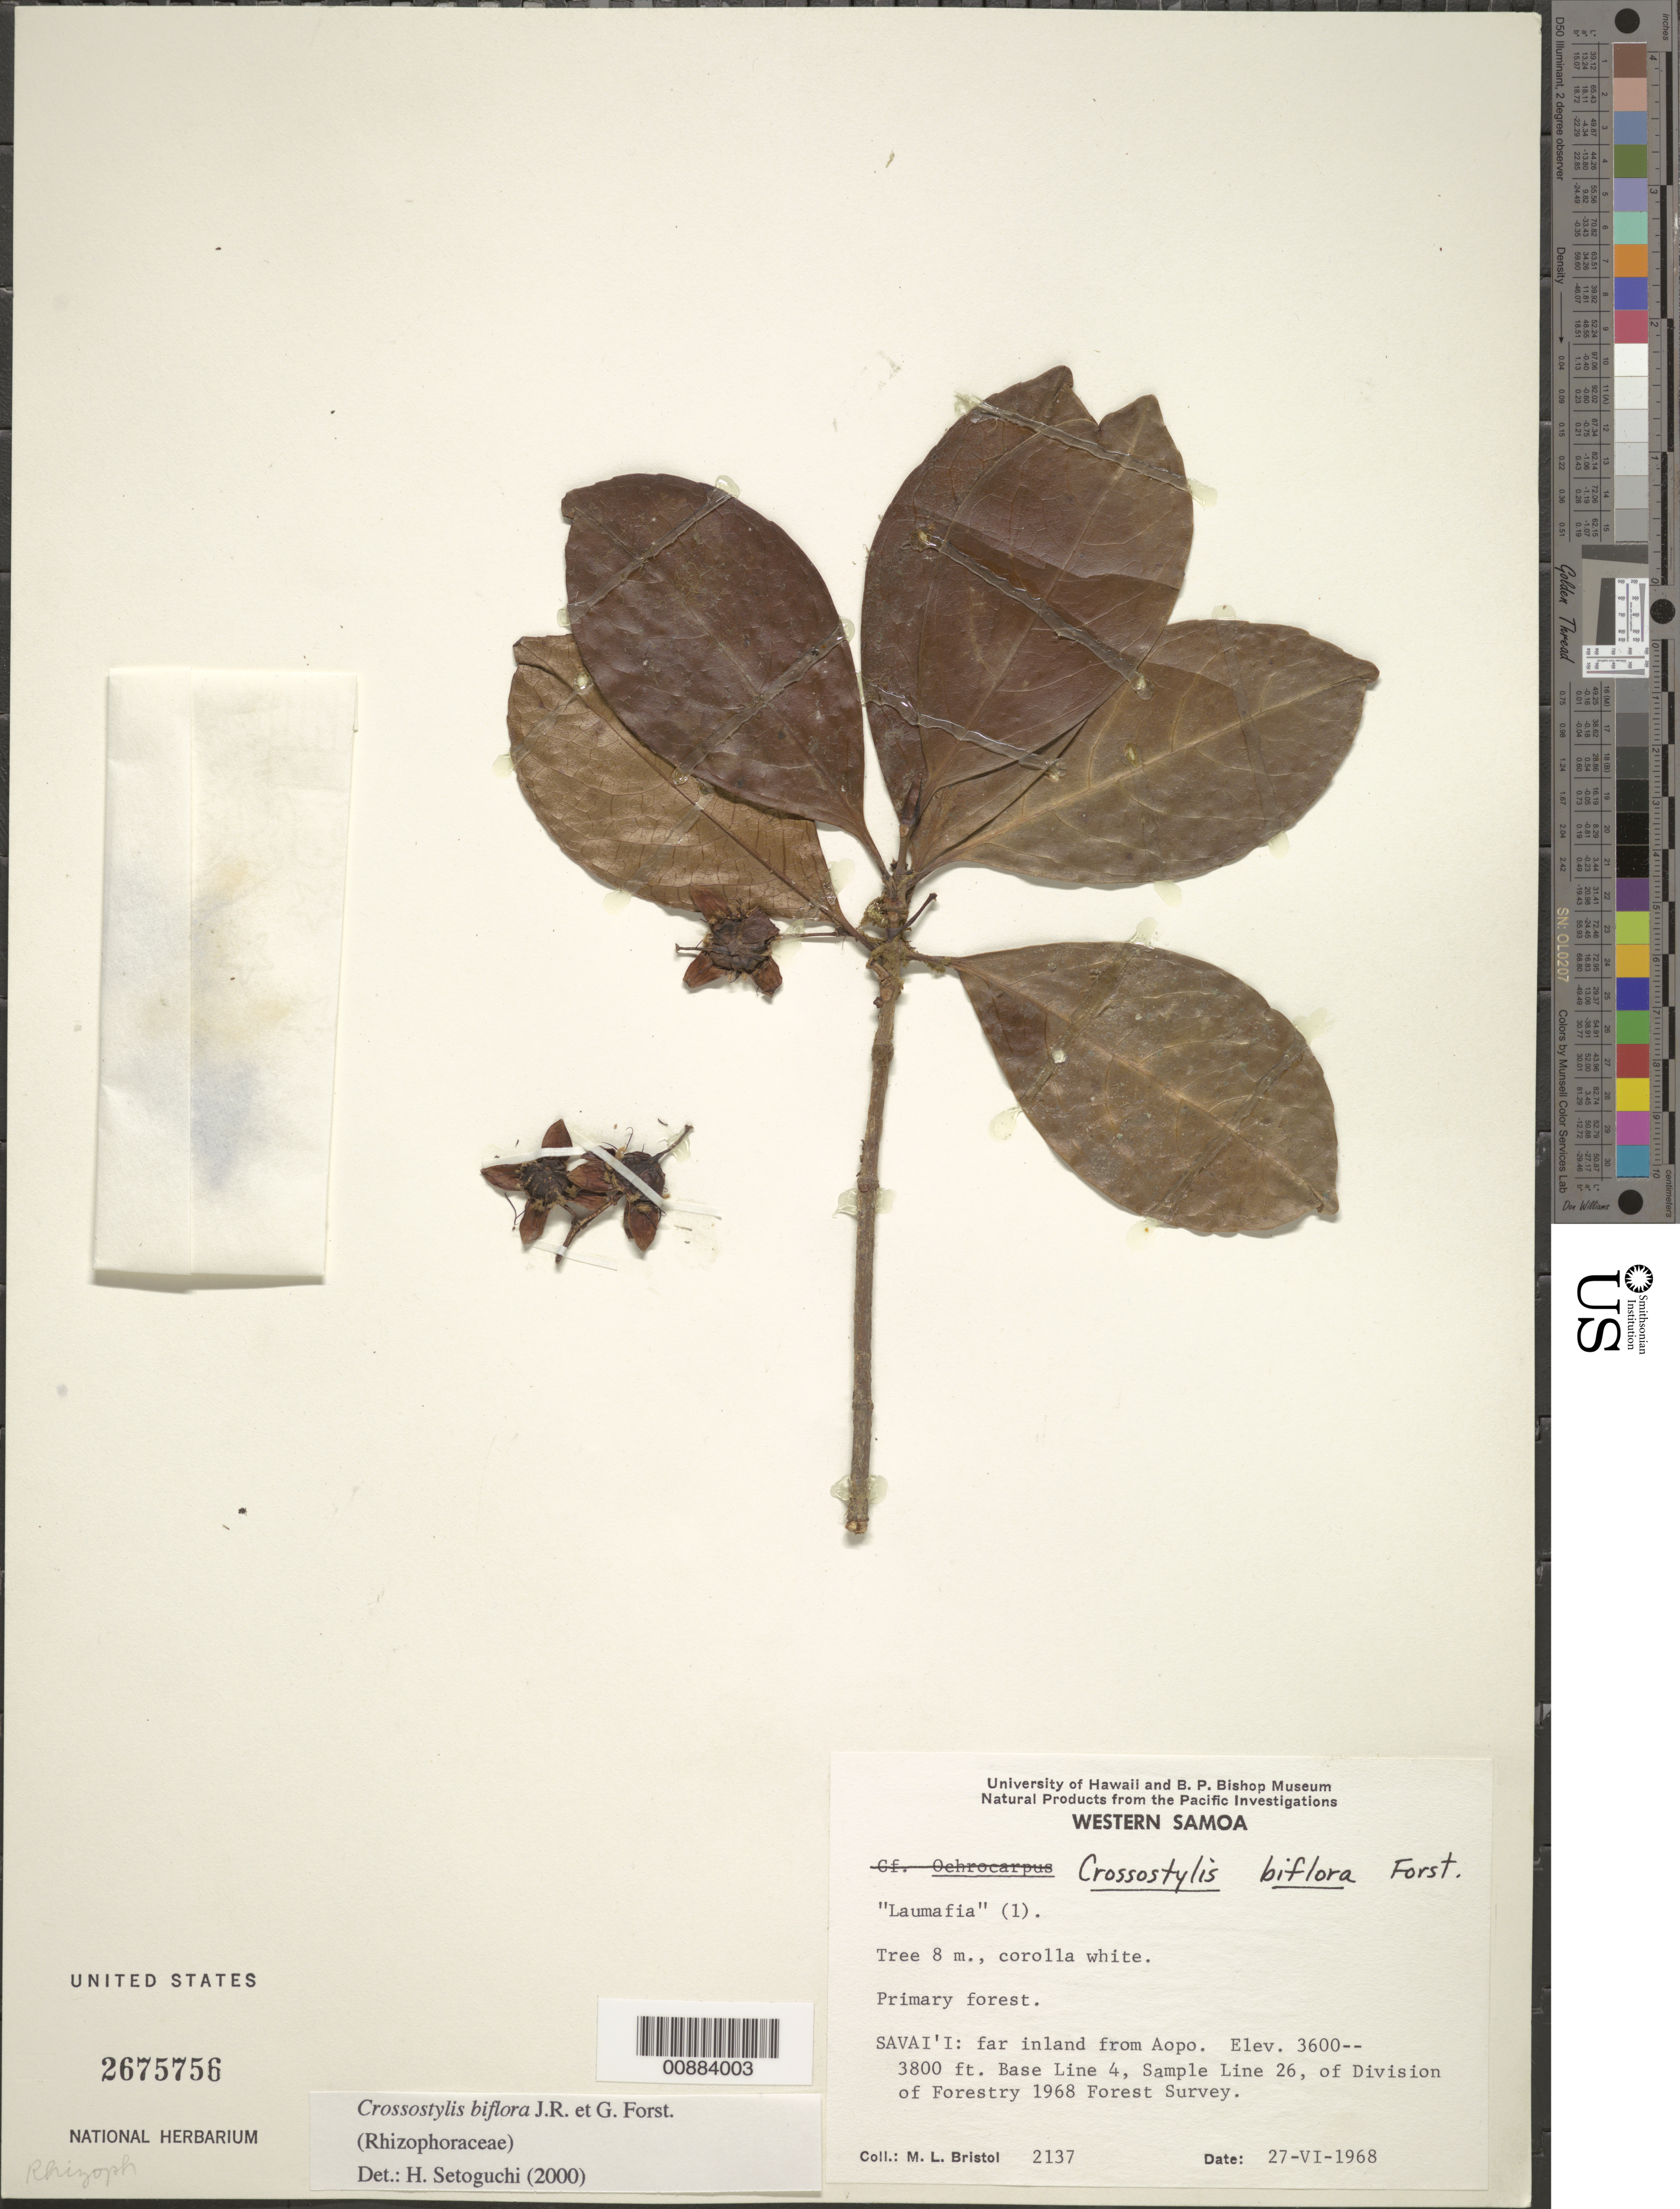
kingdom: Plantae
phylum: Tracheophyta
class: Magnoliopsida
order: Malpighiales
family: Rhizophoraceae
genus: Crossostylis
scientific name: Crossostylis biflora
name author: J.R. Forst. & G. Forst.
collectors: M. L. Bristol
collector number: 2137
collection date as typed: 27 Jun 1968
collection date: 1968-06-27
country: Samoa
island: Savai'i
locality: far inland from Aopo; base line 4, sample line 26, of Division of Forestry 1968 Forest Survey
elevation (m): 1097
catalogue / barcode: US 2675756